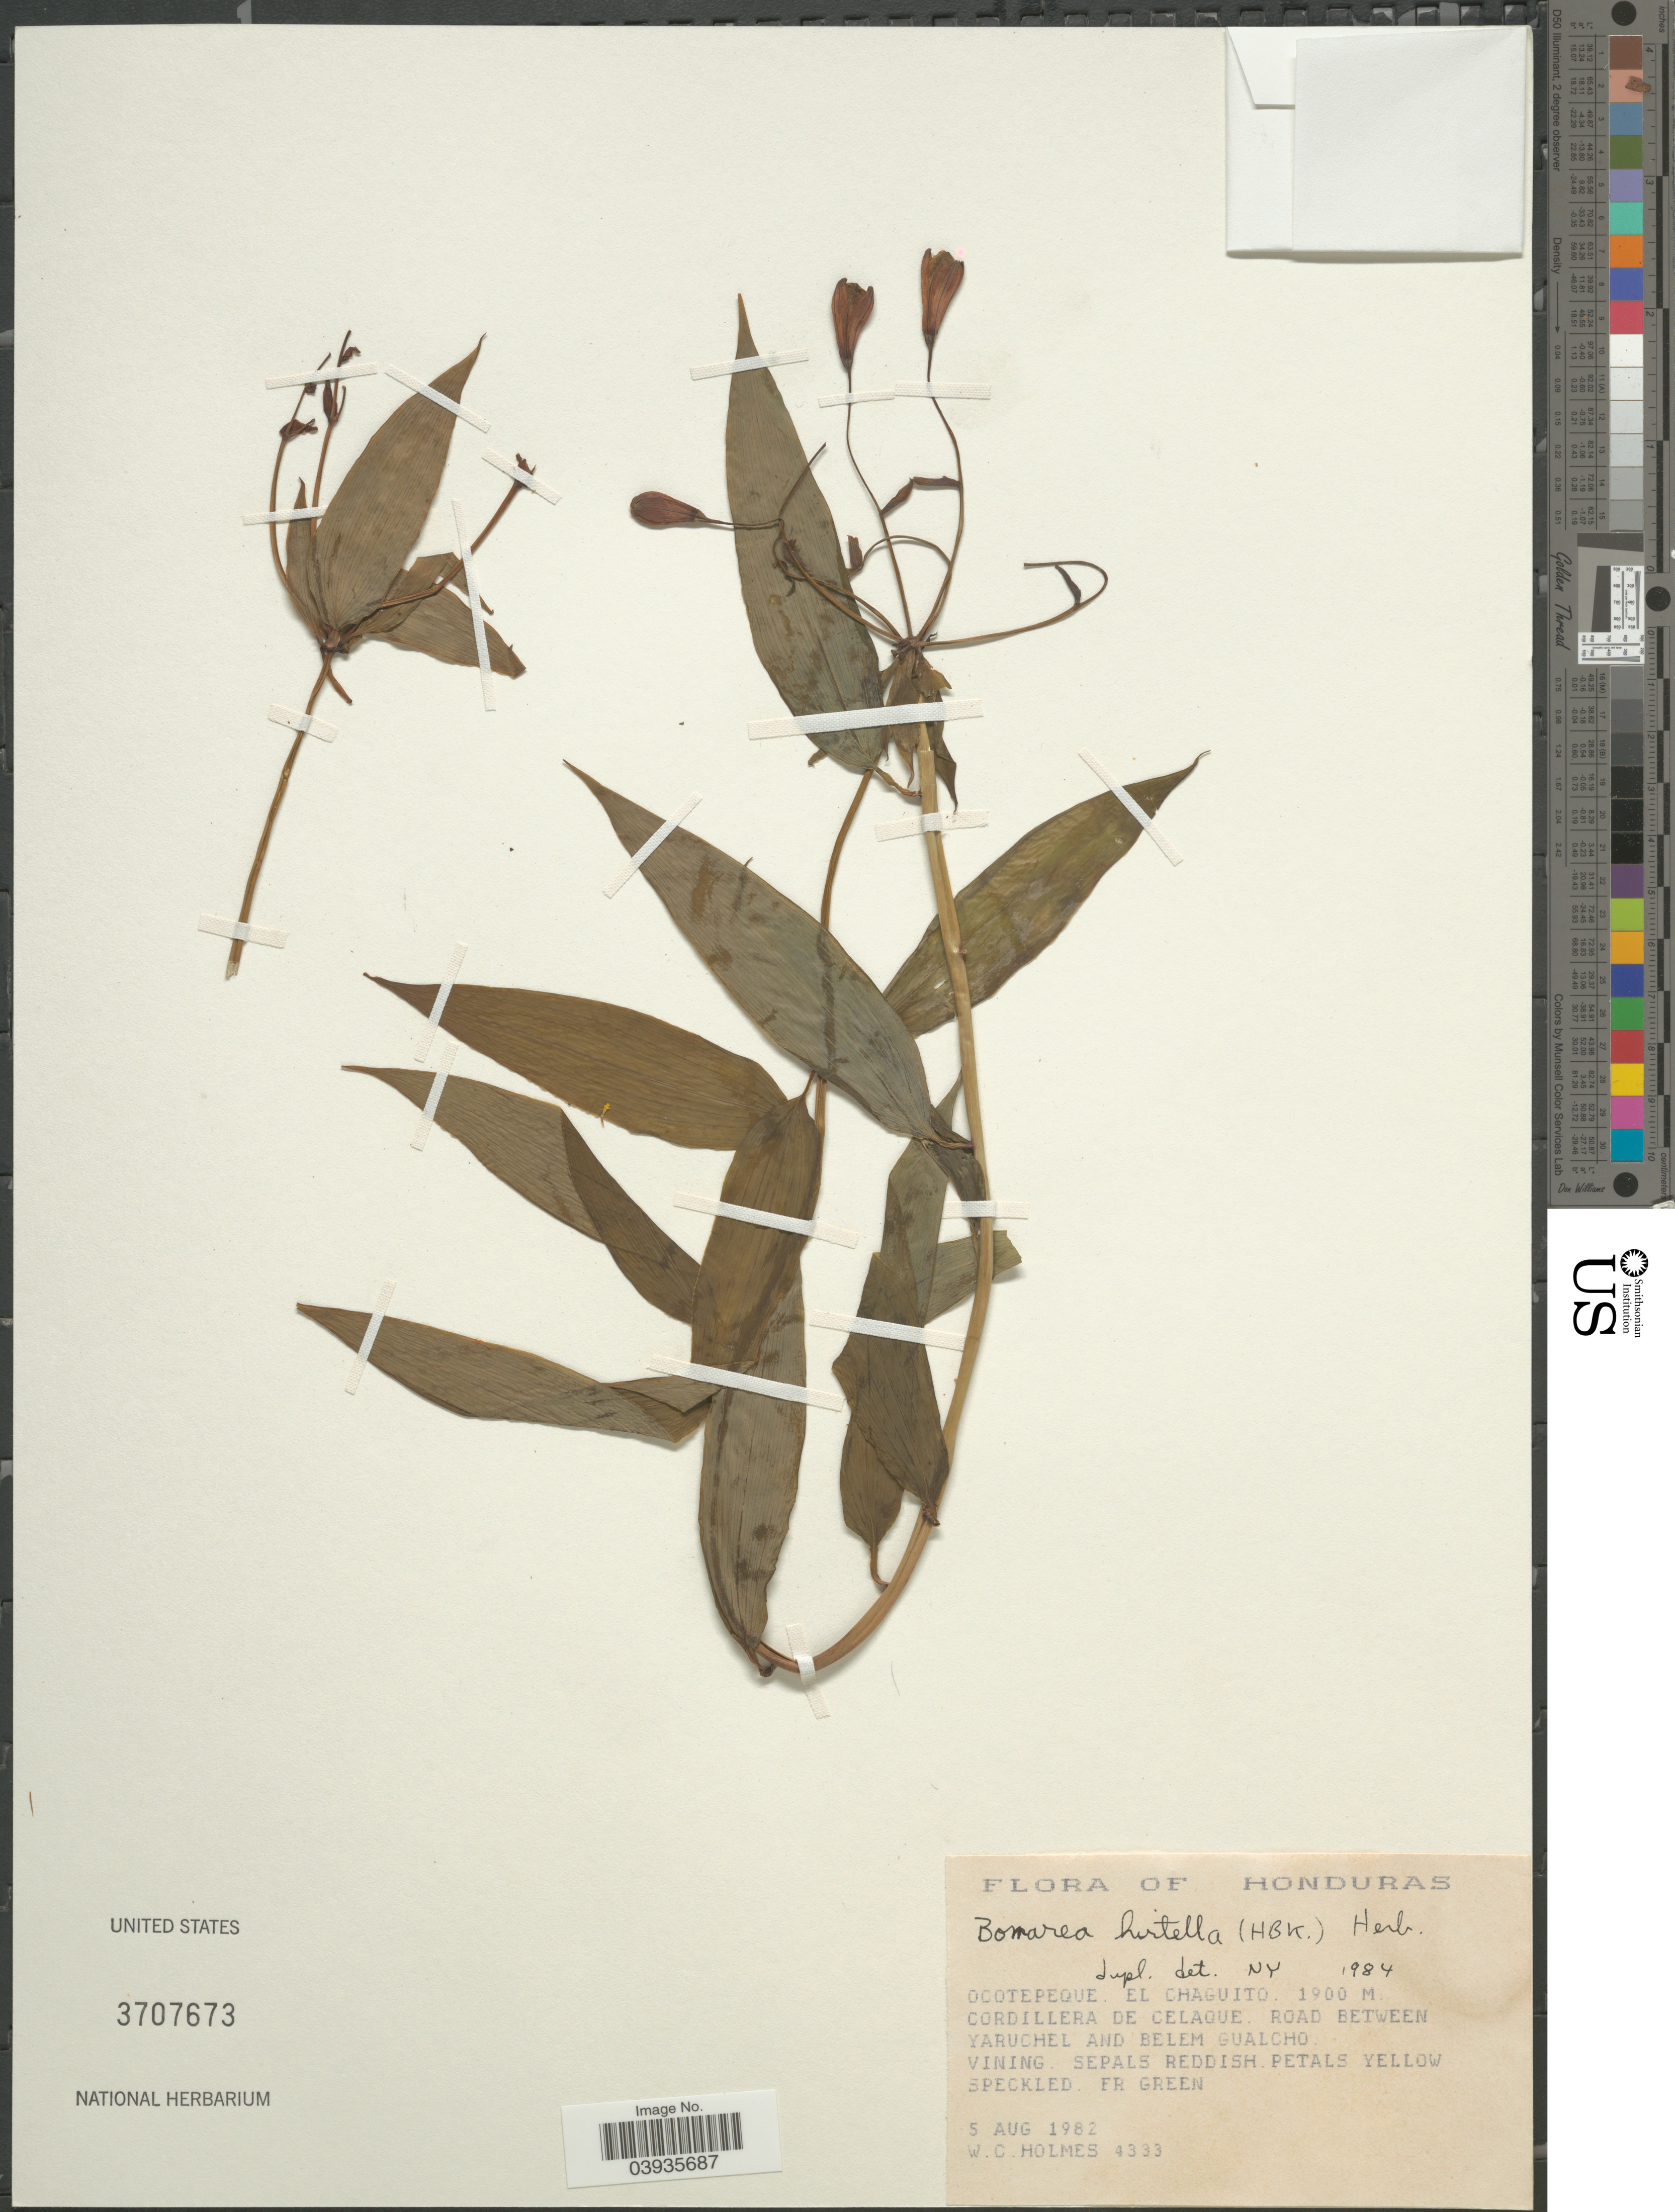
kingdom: Plantae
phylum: Tracheophyta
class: Liliopsida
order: Liliales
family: Alstroemeriaceae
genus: Bomarea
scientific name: Bomarea hirtella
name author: (Kunth) Herb.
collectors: W. Holmes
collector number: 4333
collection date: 1982-08-05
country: Honduras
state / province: Ocotepeque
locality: El Chaguito. Cordillera de Celaque. Road between Yaruchel and Belem Gualcho.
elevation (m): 1900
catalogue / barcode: US 3707673